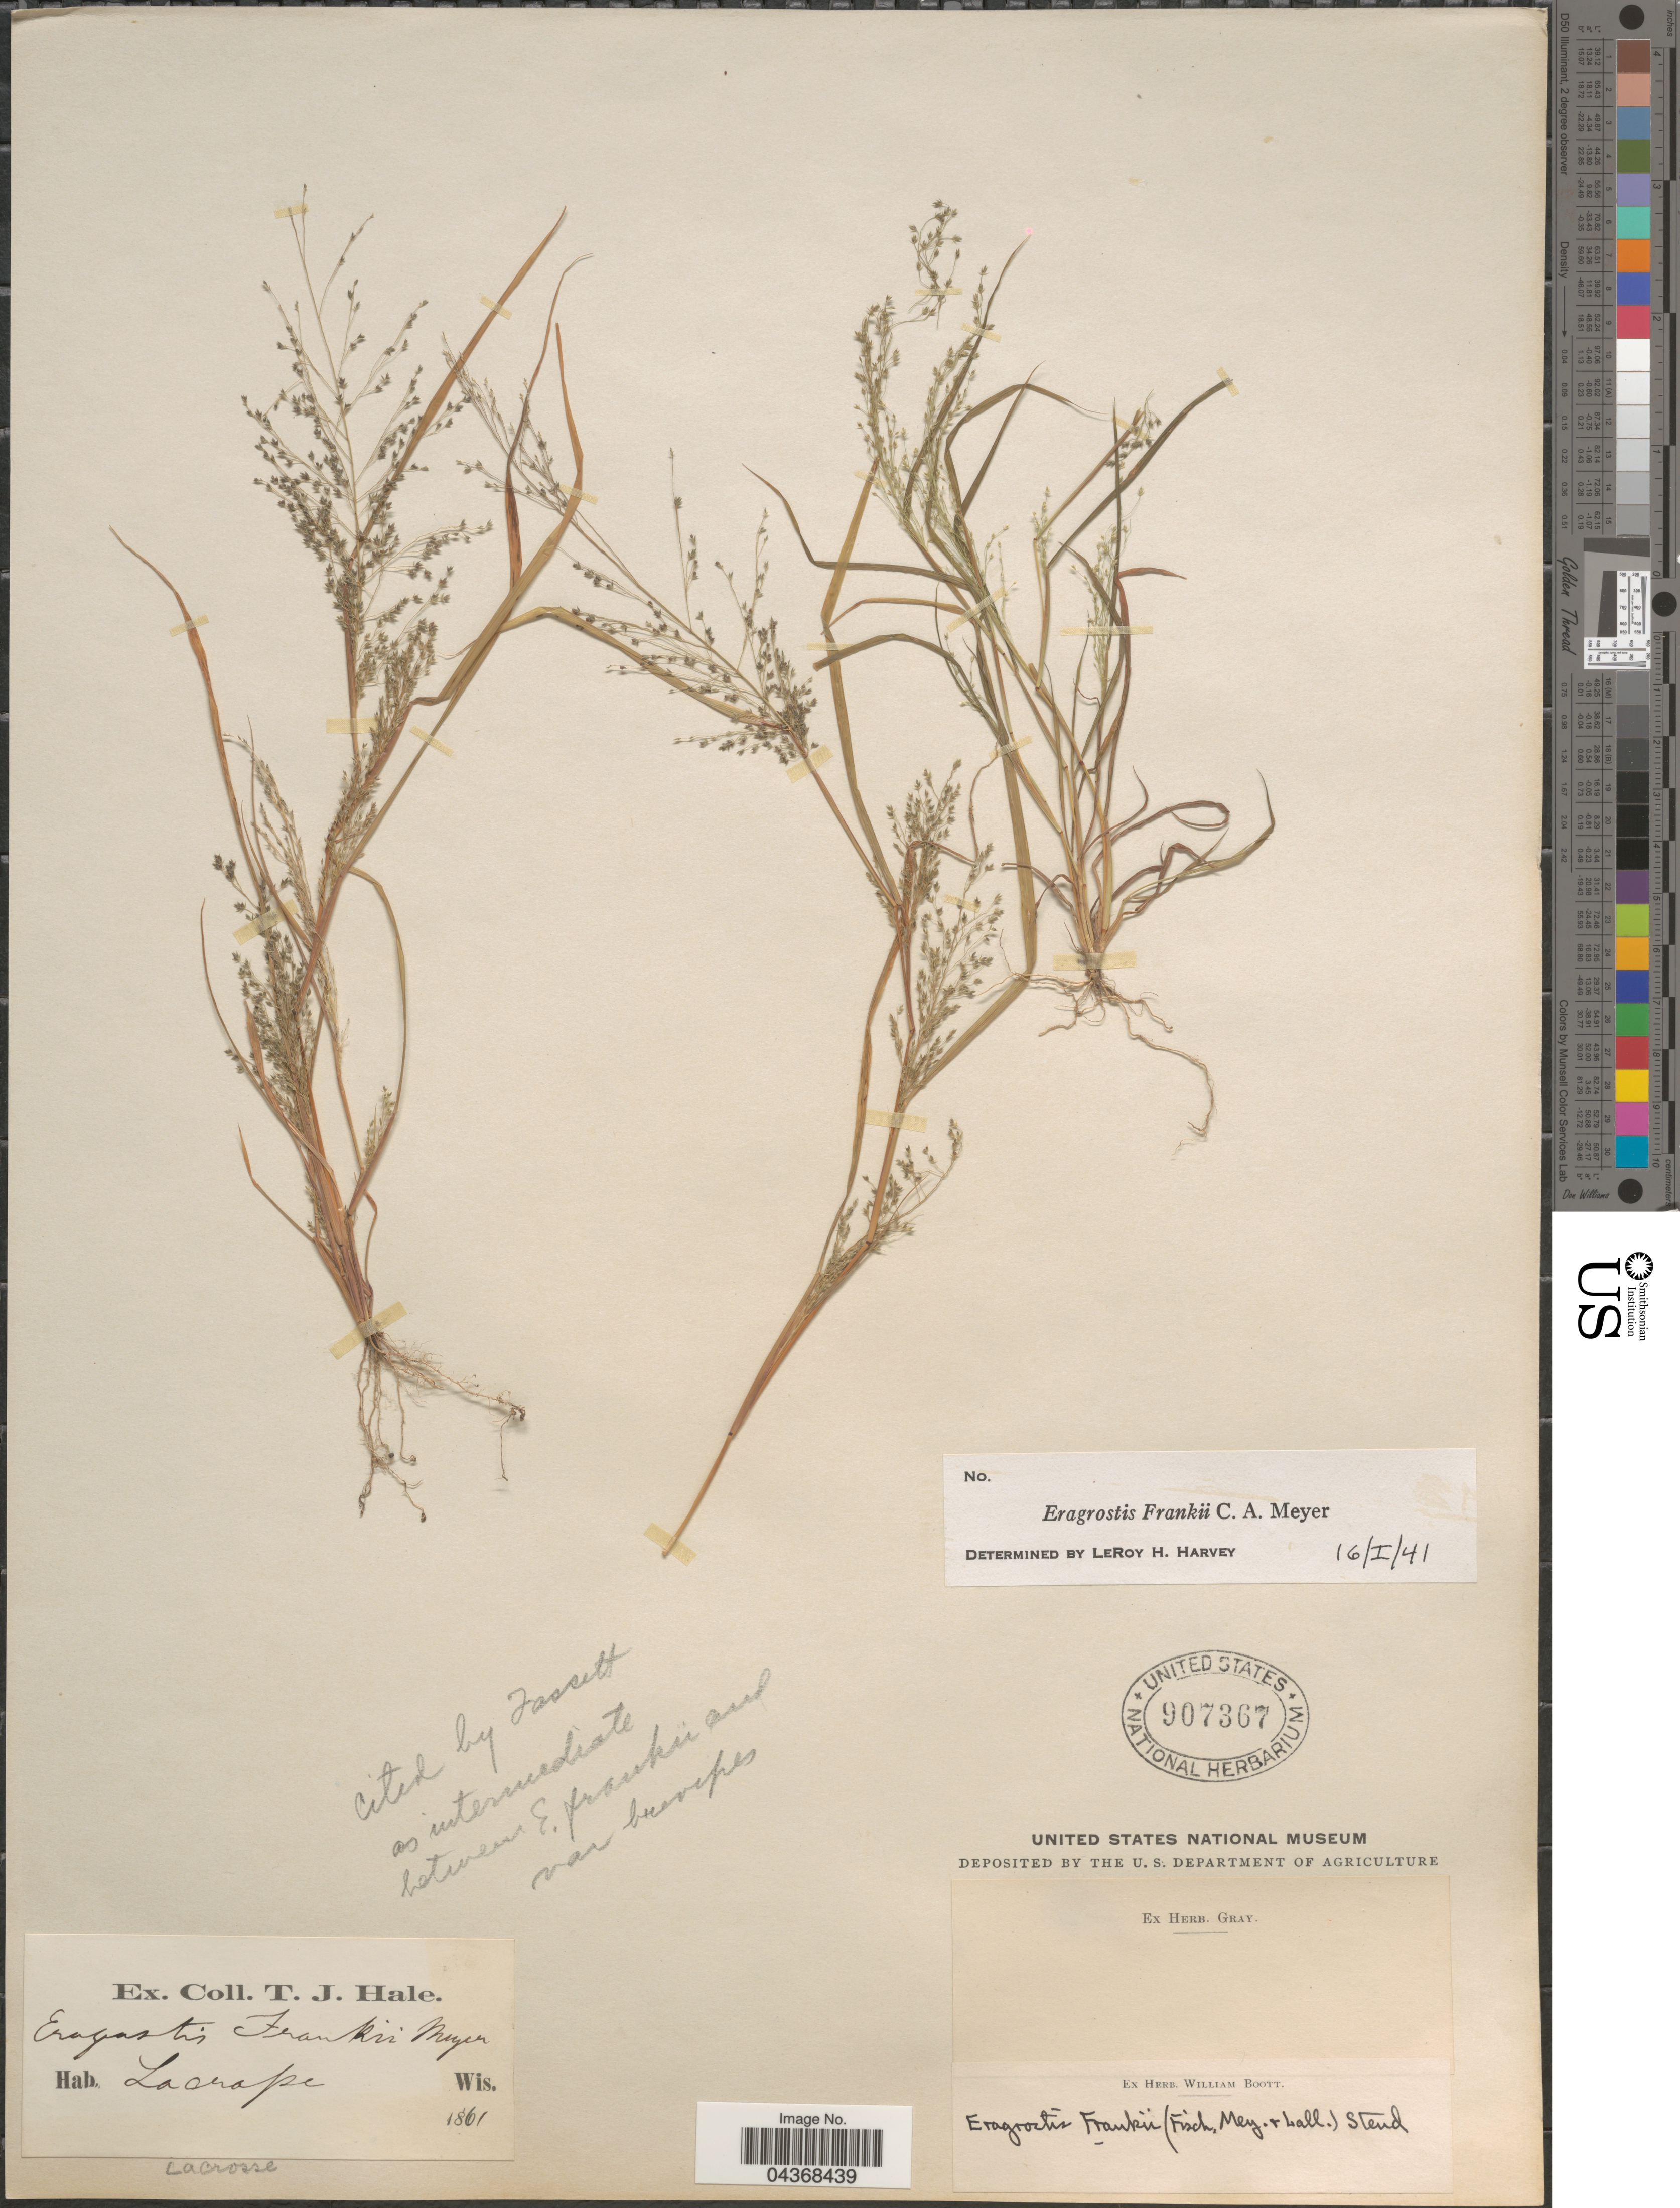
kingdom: Plantae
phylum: Tracheophyta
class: Liliopsida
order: Poales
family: Poaceae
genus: Eragrostis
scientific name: Eragrostis frankii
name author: C.A. Mey. ex Steud.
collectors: T. Hale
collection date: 1861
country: United States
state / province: Wisconsin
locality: Lacrosse.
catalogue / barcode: US 907367